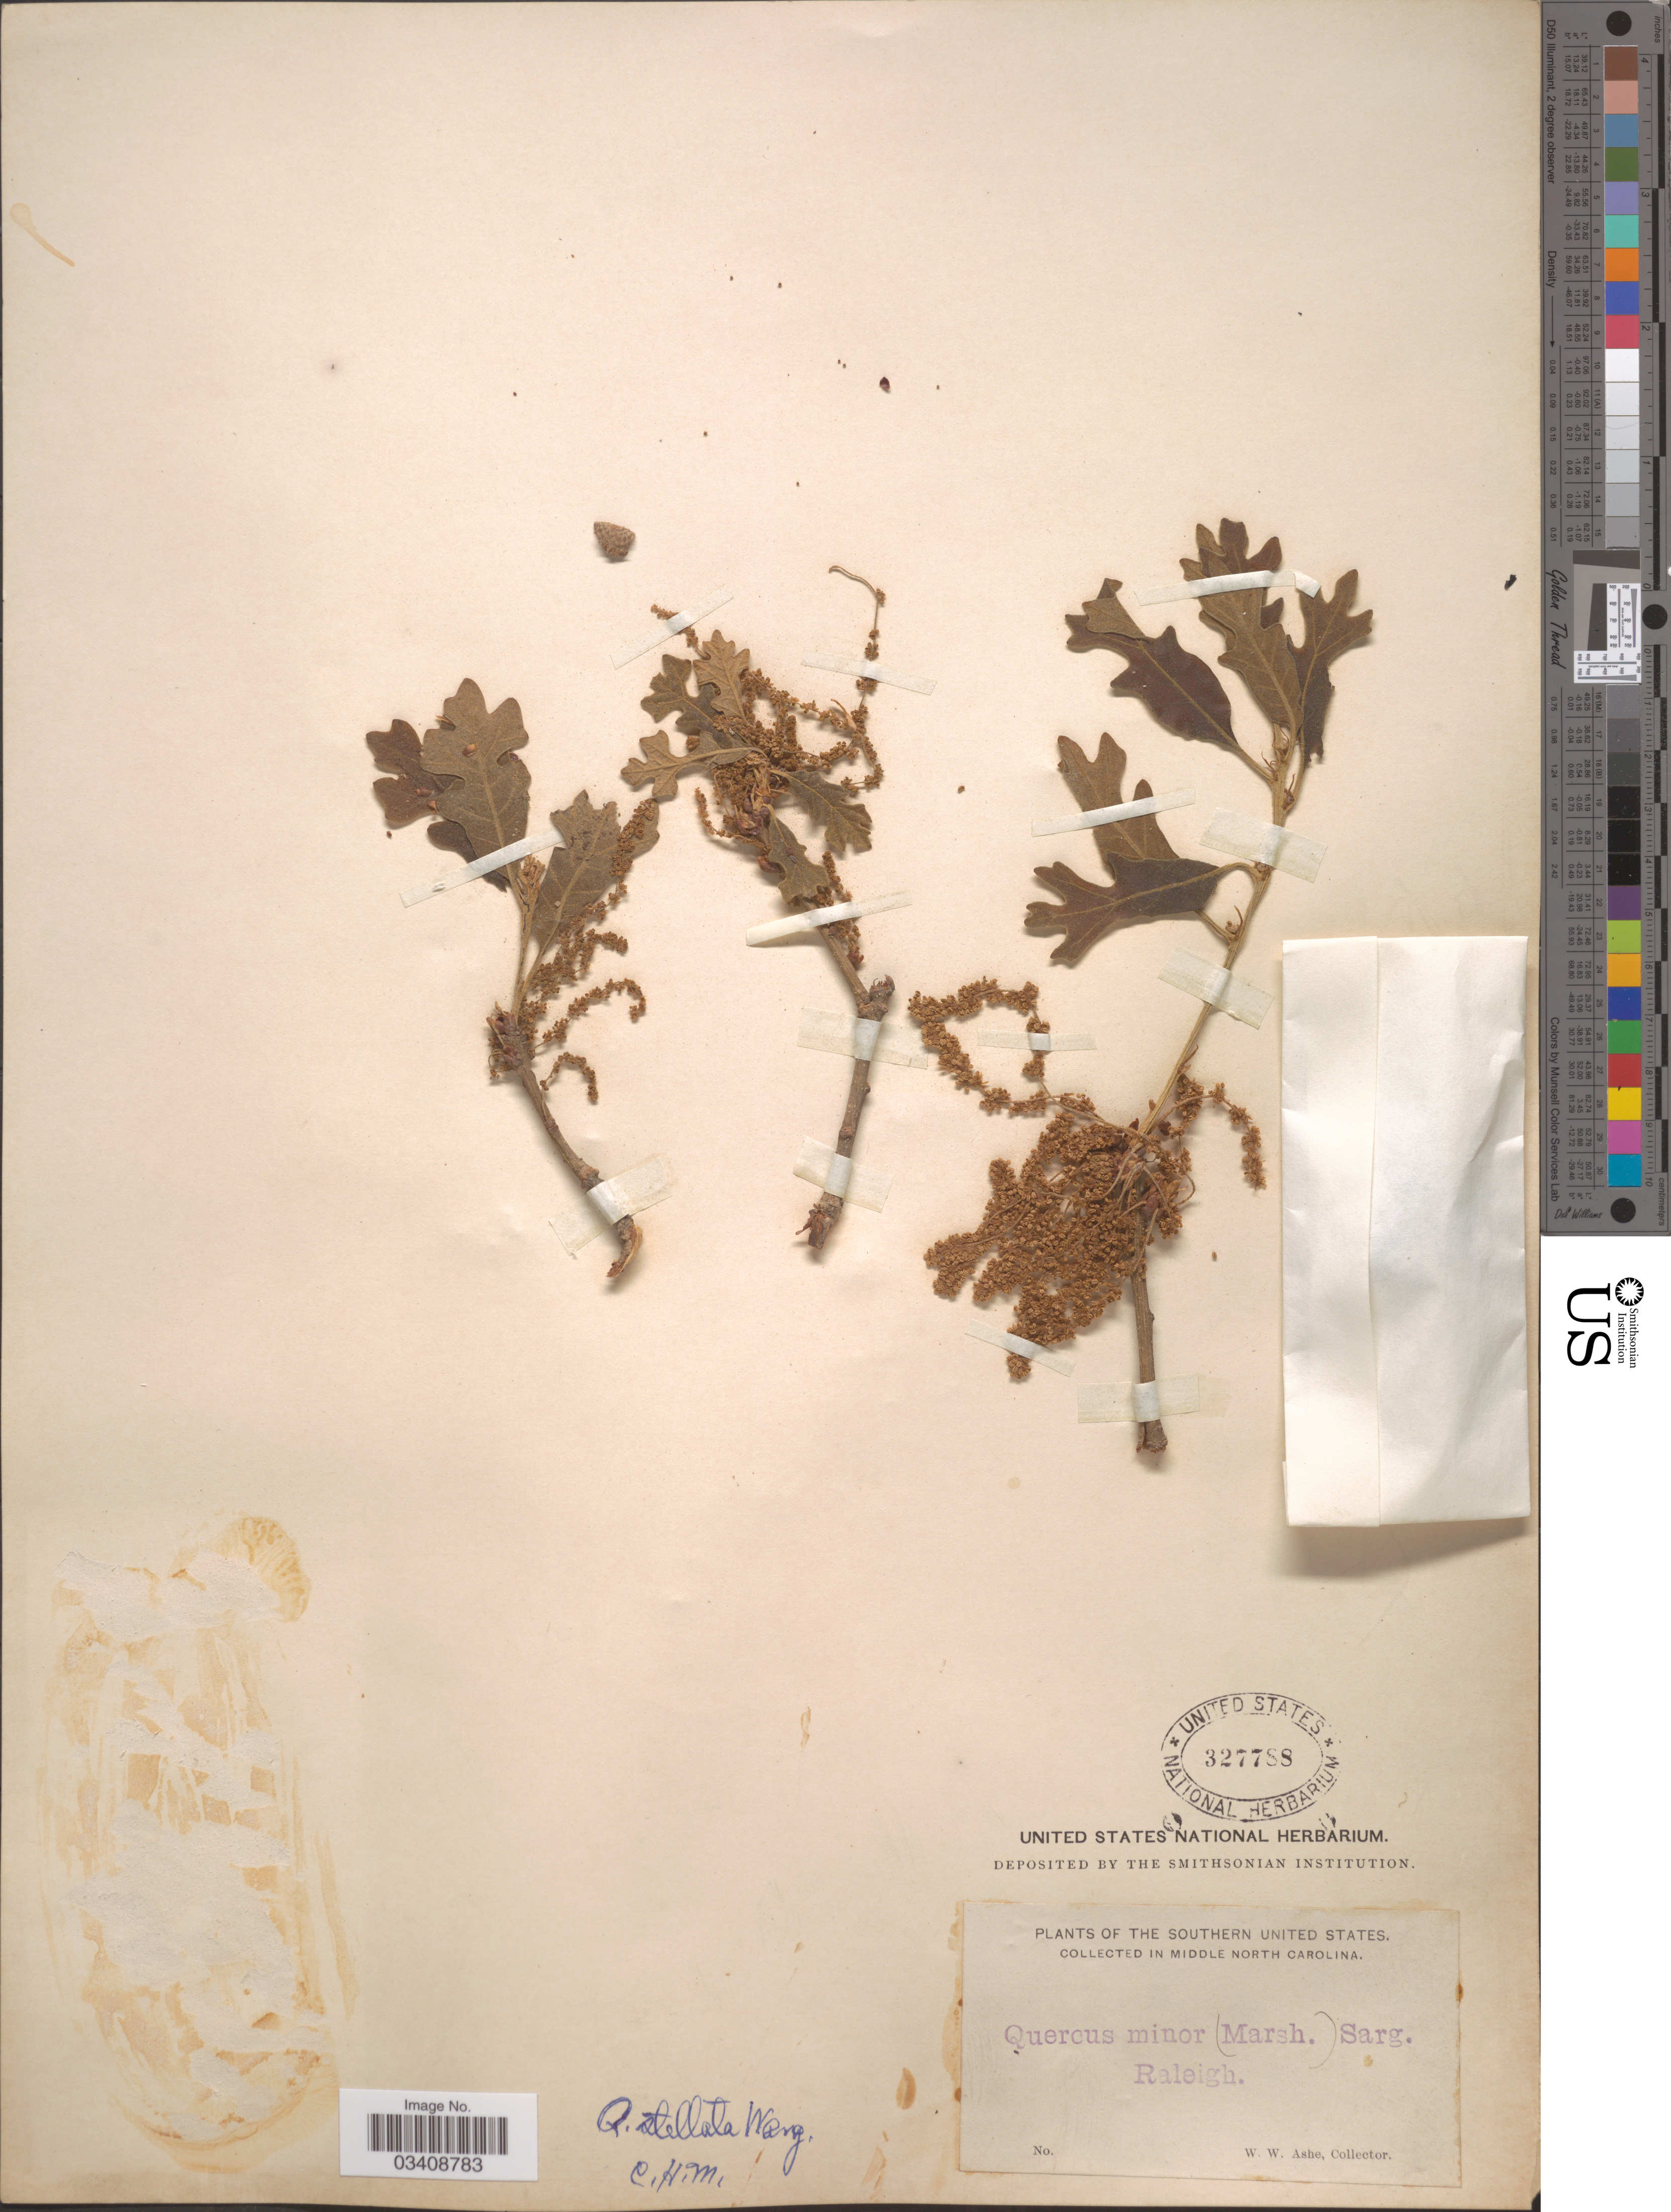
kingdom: Plantae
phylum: Tracheophyta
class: Magnoliopsida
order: Fagales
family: Fagaceae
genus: Quercus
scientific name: Quercus stellata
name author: Wangenh.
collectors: W. W. Ashe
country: United States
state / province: North Carolina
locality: The Southern United States. Middle North Carolina. Raleigh.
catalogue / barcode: US 327788